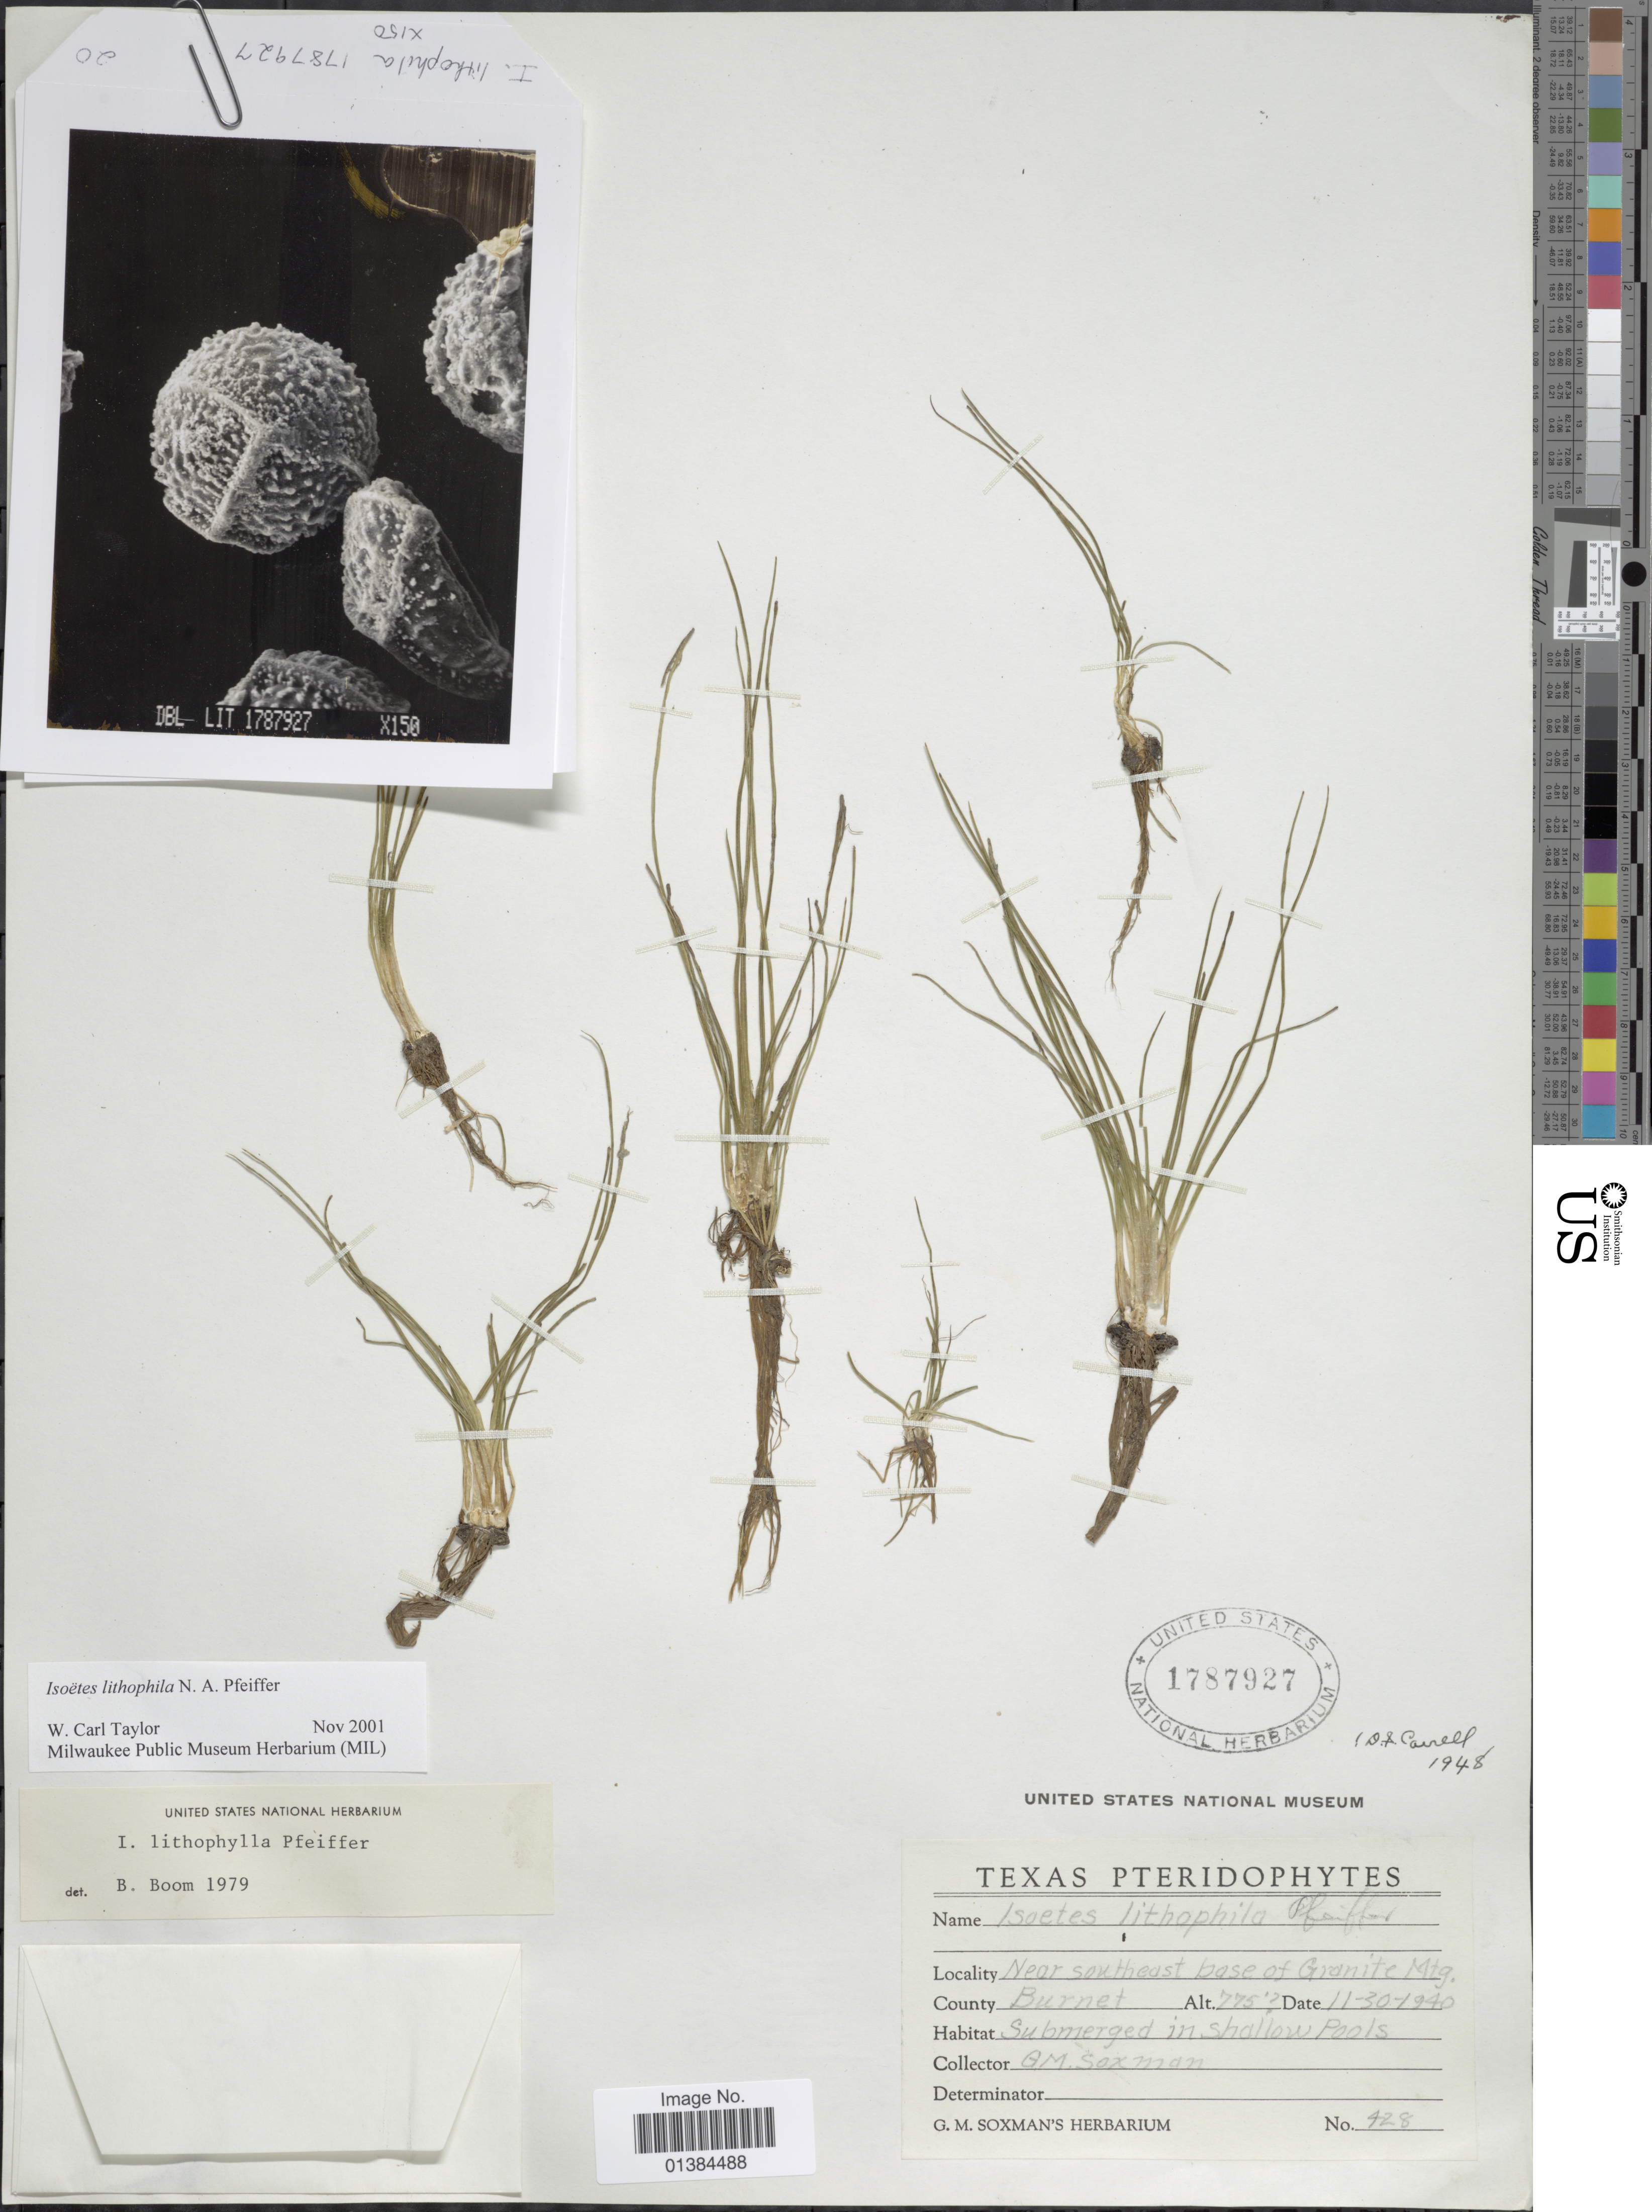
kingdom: Plantae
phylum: Tracheophyta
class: Lycopodiopsida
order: Isoetales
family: Isoetaceae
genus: Isoetes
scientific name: Isoetes lithophila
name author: N. Pfeiff.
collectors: G. Soxman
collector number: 428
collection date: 1940-11-30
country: United States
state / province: Texas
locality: Near southeast base of Granite Mtg. County Burnet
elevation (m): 236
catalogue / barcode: US 1787927